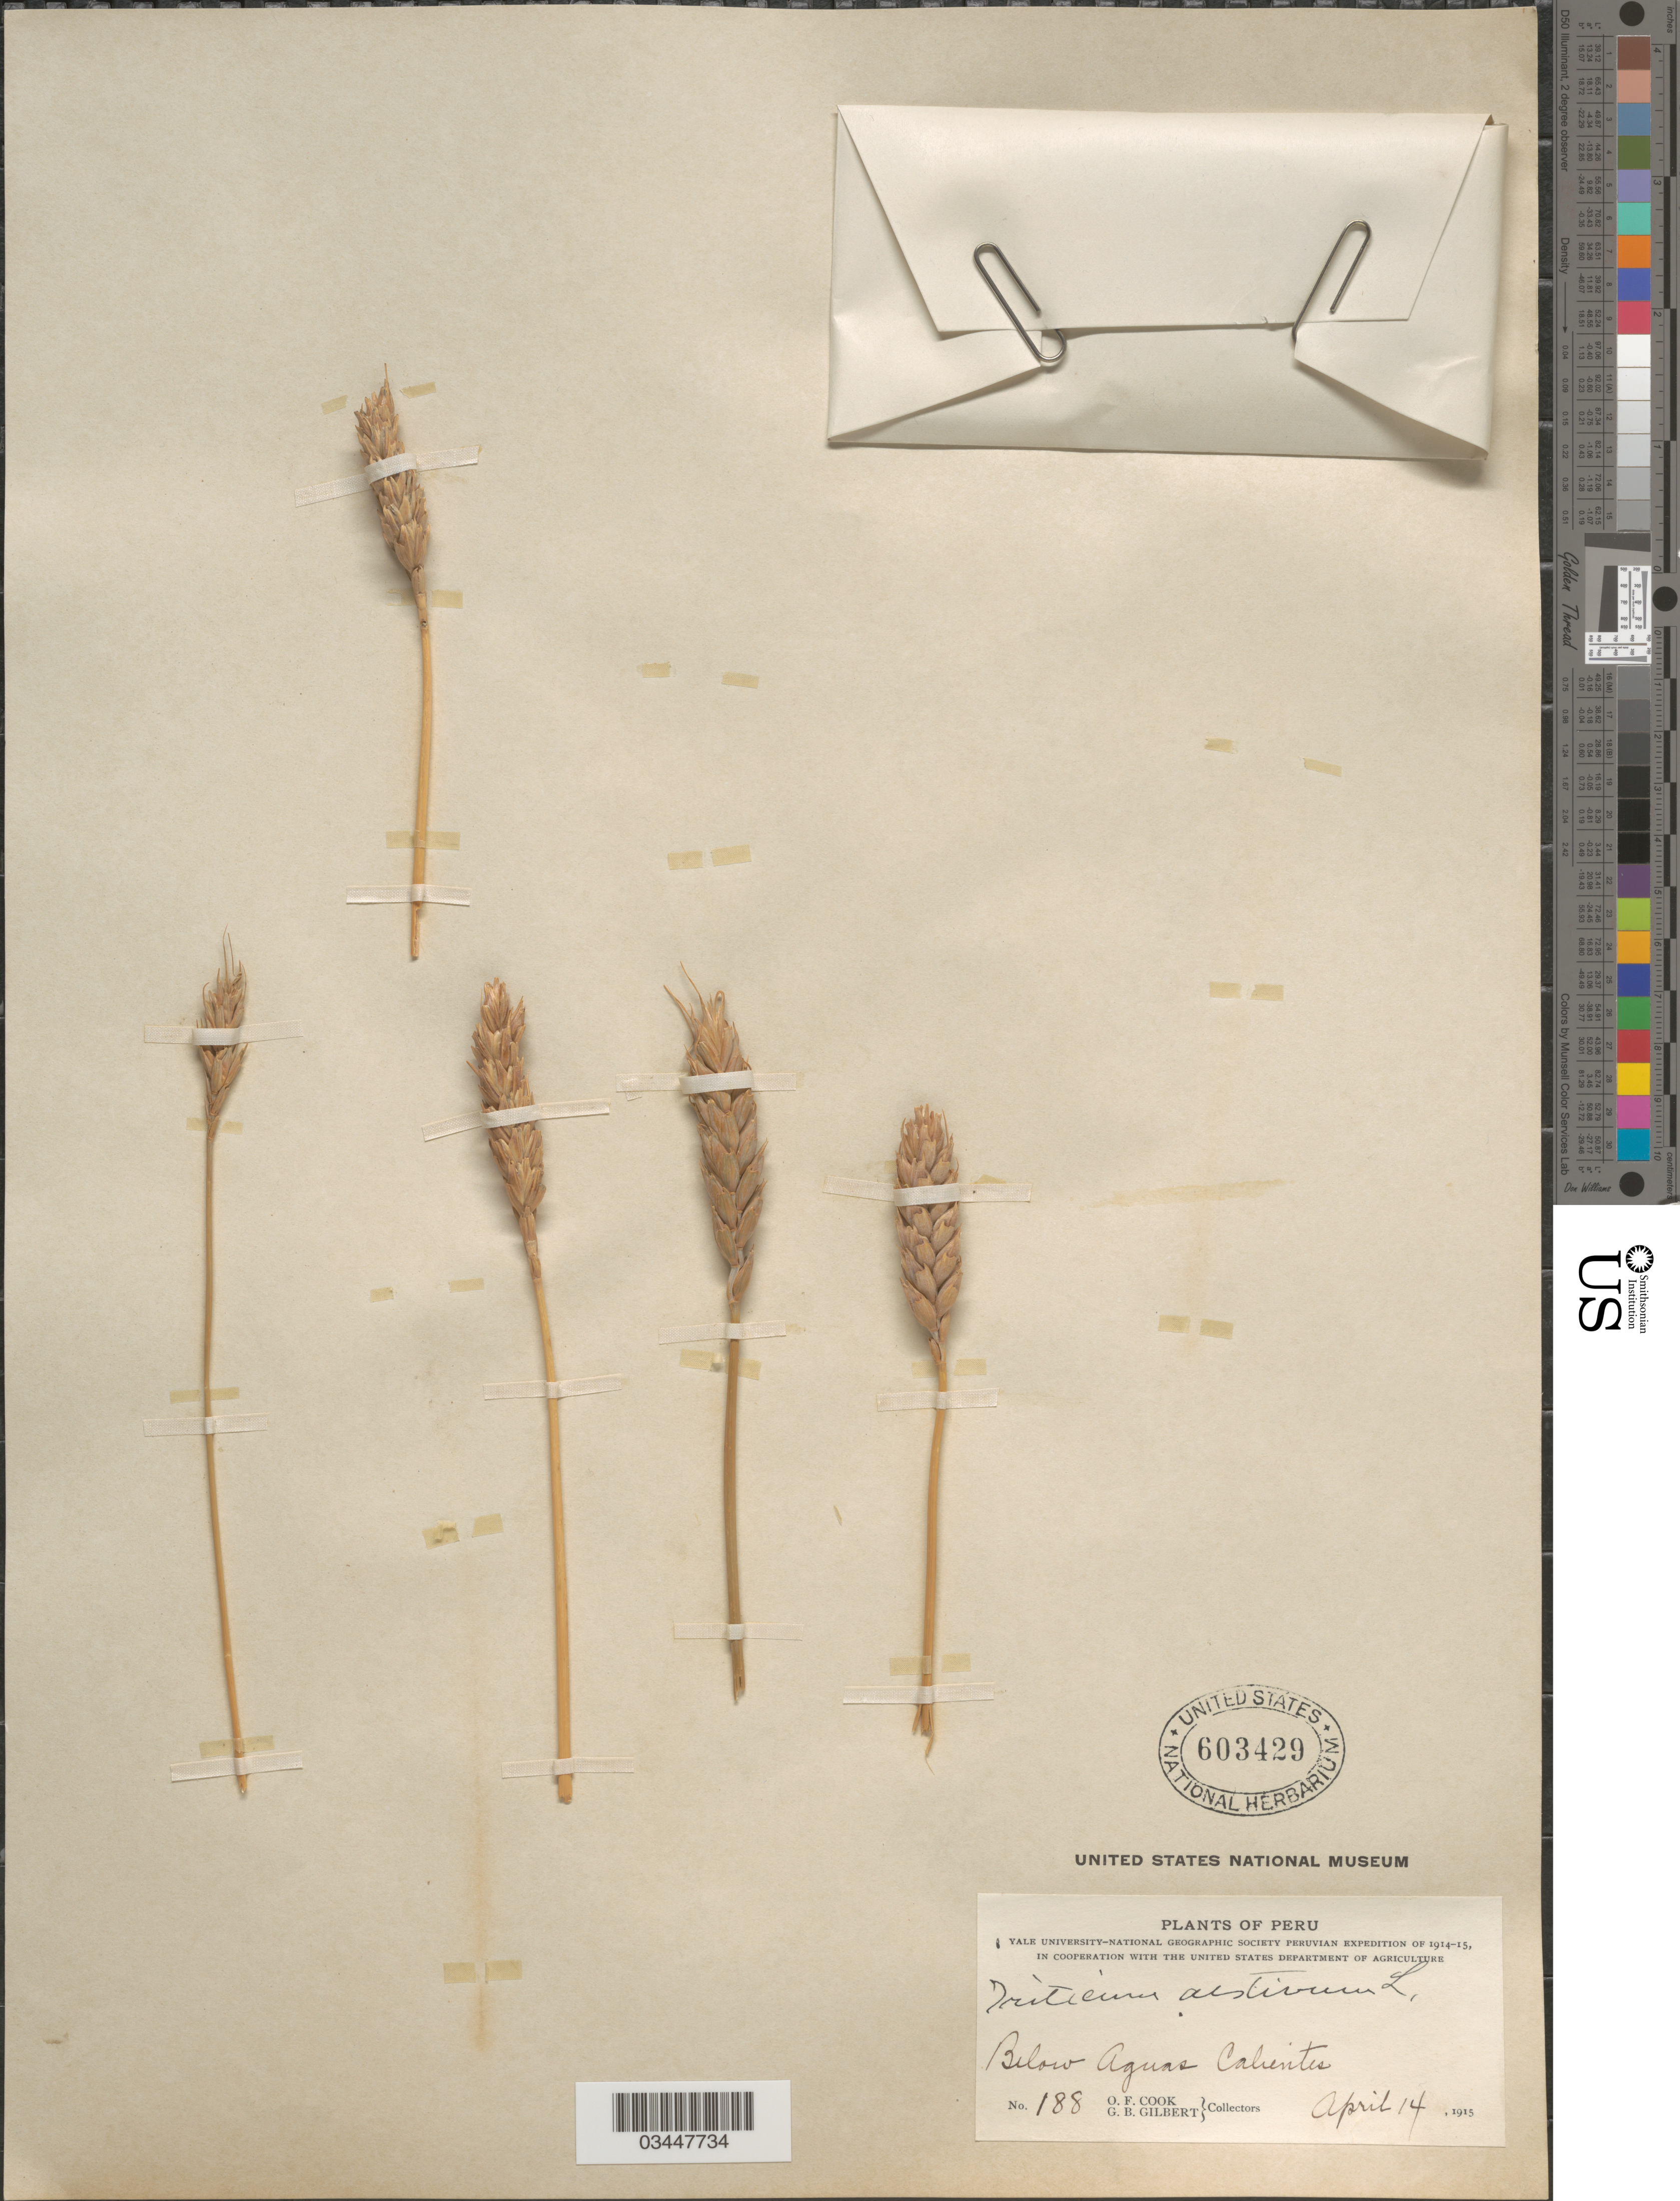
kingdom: Plantae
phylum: Tracheophyta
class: Liliopsida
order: Poales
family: Poaceae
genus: Triticum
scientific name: Triticum aestivum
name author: L.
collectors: O. F. Cook & G. B. Gilbert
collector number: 188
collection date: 1915-04-14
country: Peru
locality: Yale University-National Geographic Society Peruvian Expedition of 1914-15. Below Aguas Calientes.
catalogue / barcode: US 603429